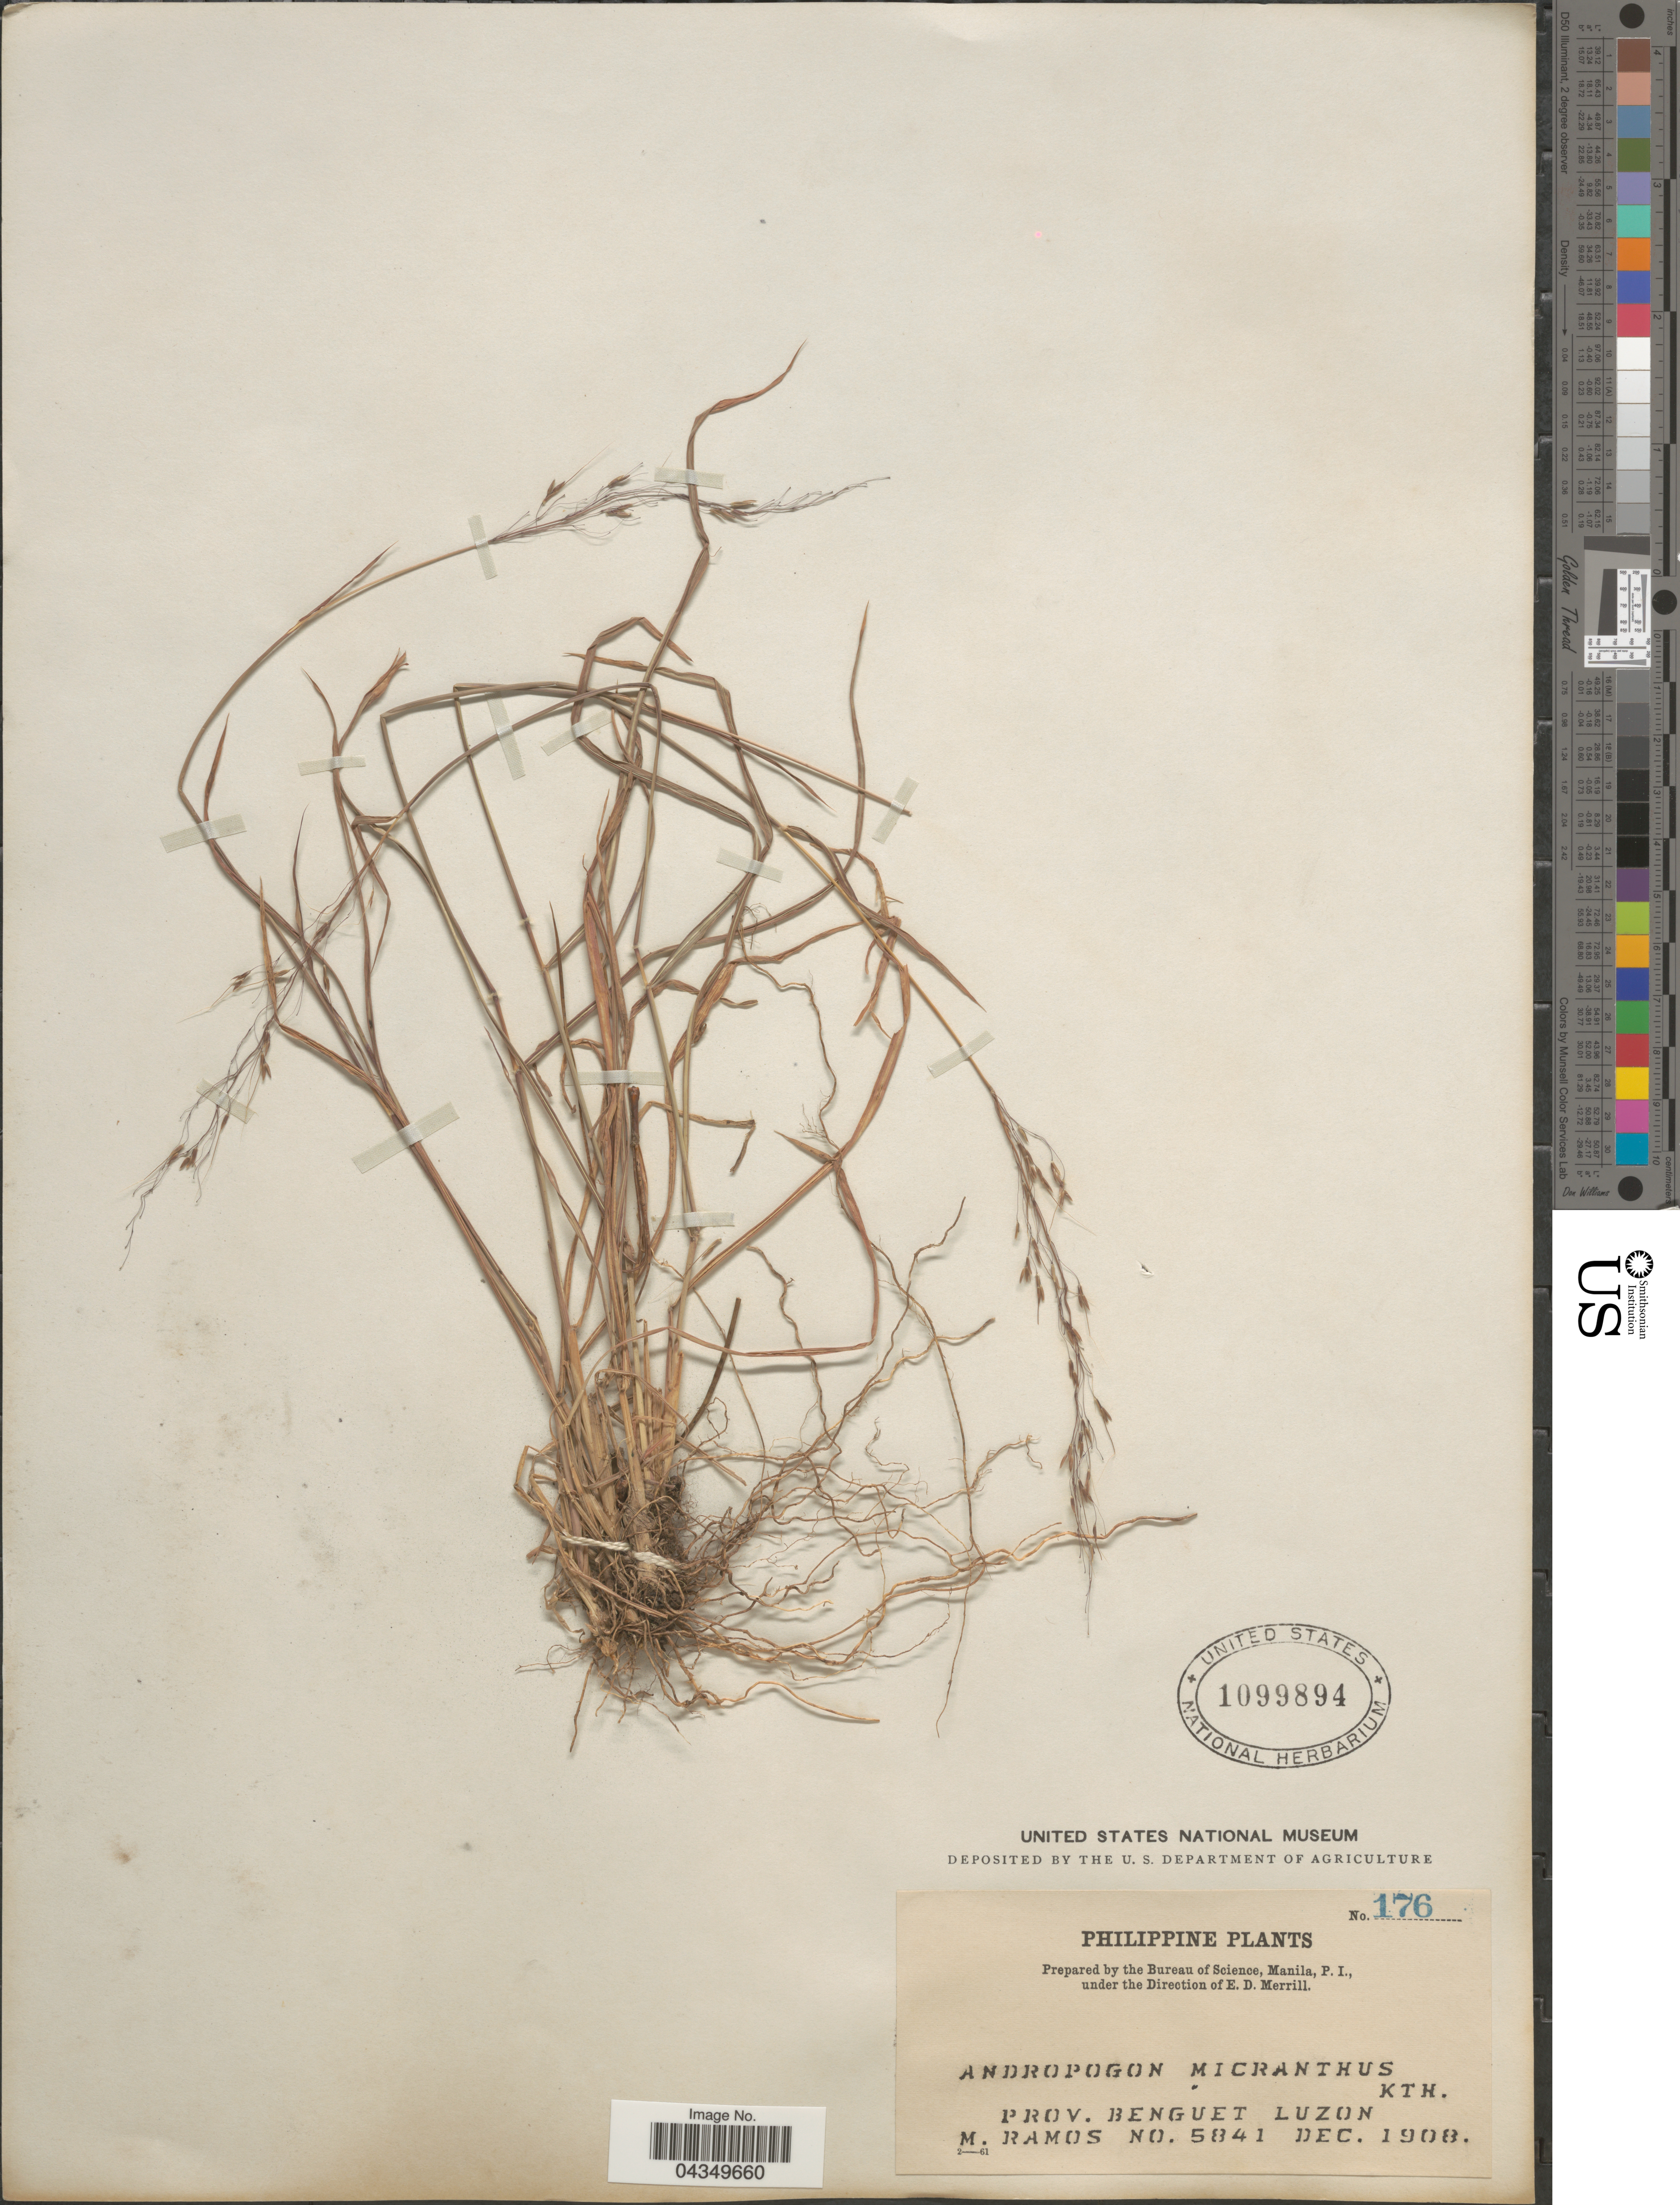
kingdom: Plantae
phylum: Tracheophyta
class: Liliopsida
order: Poales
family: Poaceae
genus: Capillipedium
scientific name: Capillipedium parviflorum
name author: (R. Br.) Stapf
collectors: M. Ramos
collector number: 5841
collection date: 1908-12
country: Philippines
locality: Prov. Benguet. Luzon.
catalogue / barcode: US 1099894